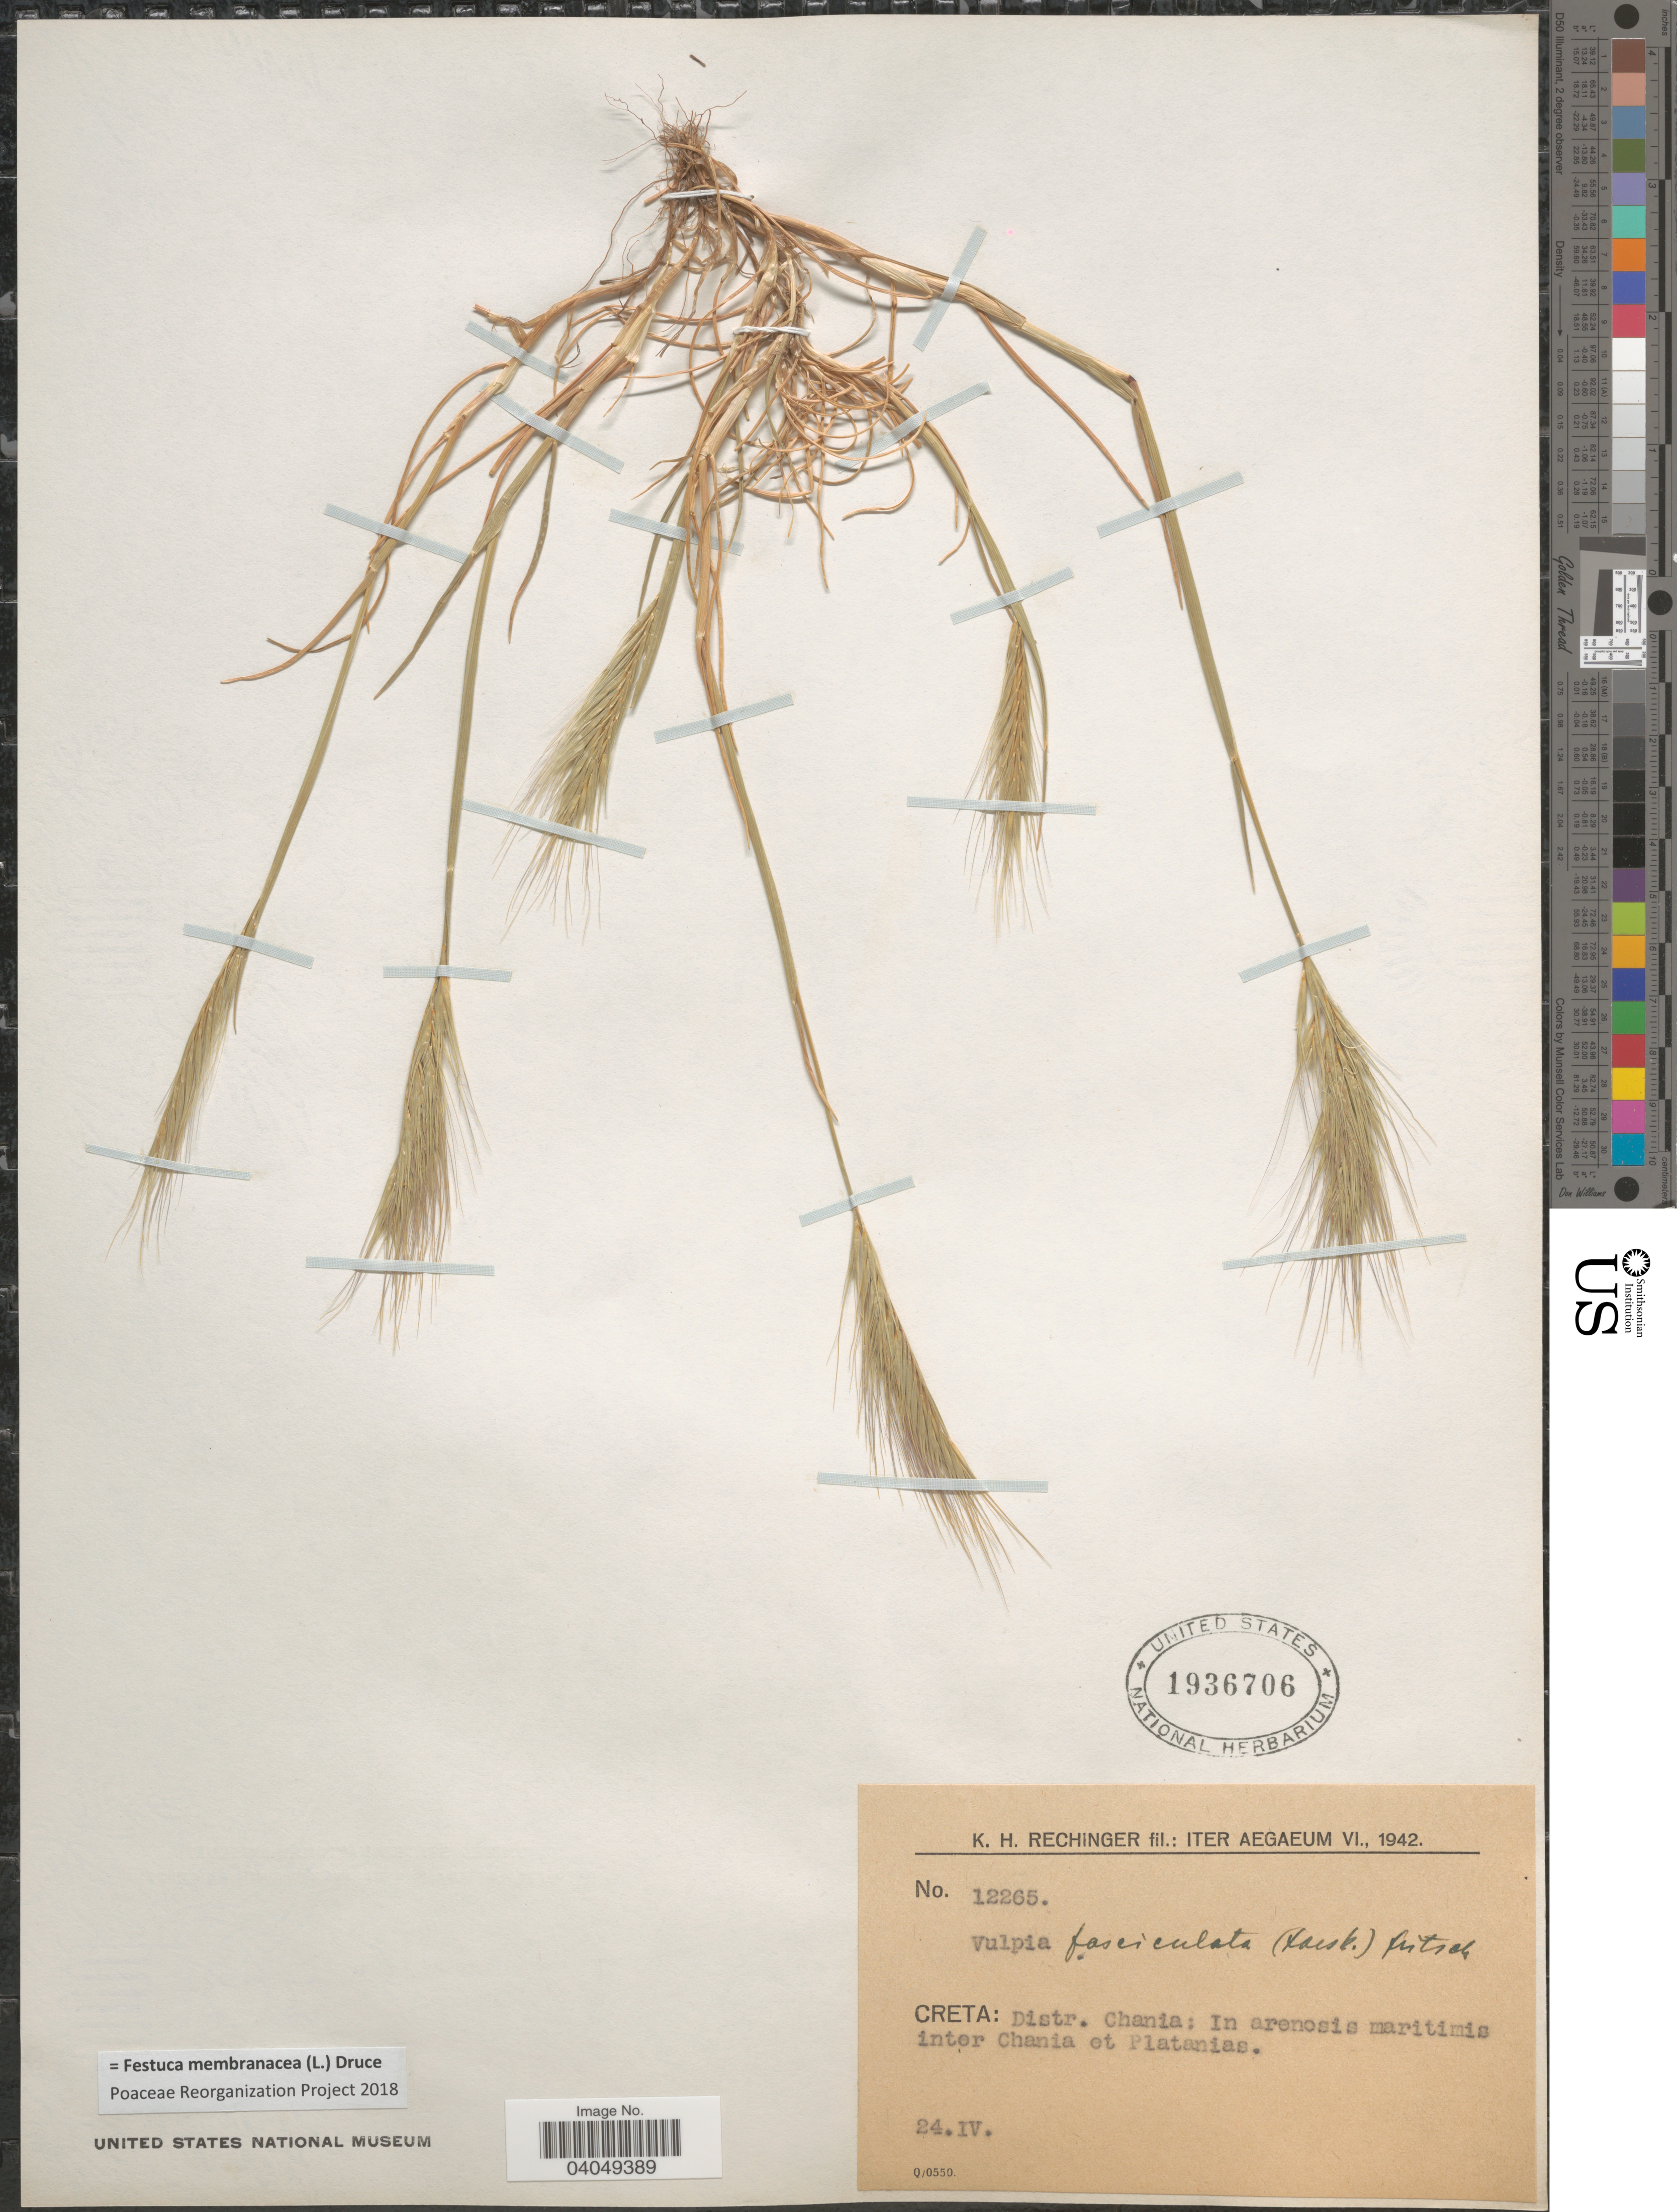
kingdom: Plantae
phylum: Tracheophyta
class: Liliopsida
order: Poales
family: Poaceae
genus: Festuca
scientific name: Festuca membranacea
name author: Kit.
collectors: K. H. Rechinger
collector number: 12265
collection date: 1942-04-24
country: Greece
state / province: Crete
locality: Iter Aegaeum. Creta: Distr. Chania: In arenosis maritimis inter Chania et Platanias.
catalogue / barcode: US 1936706